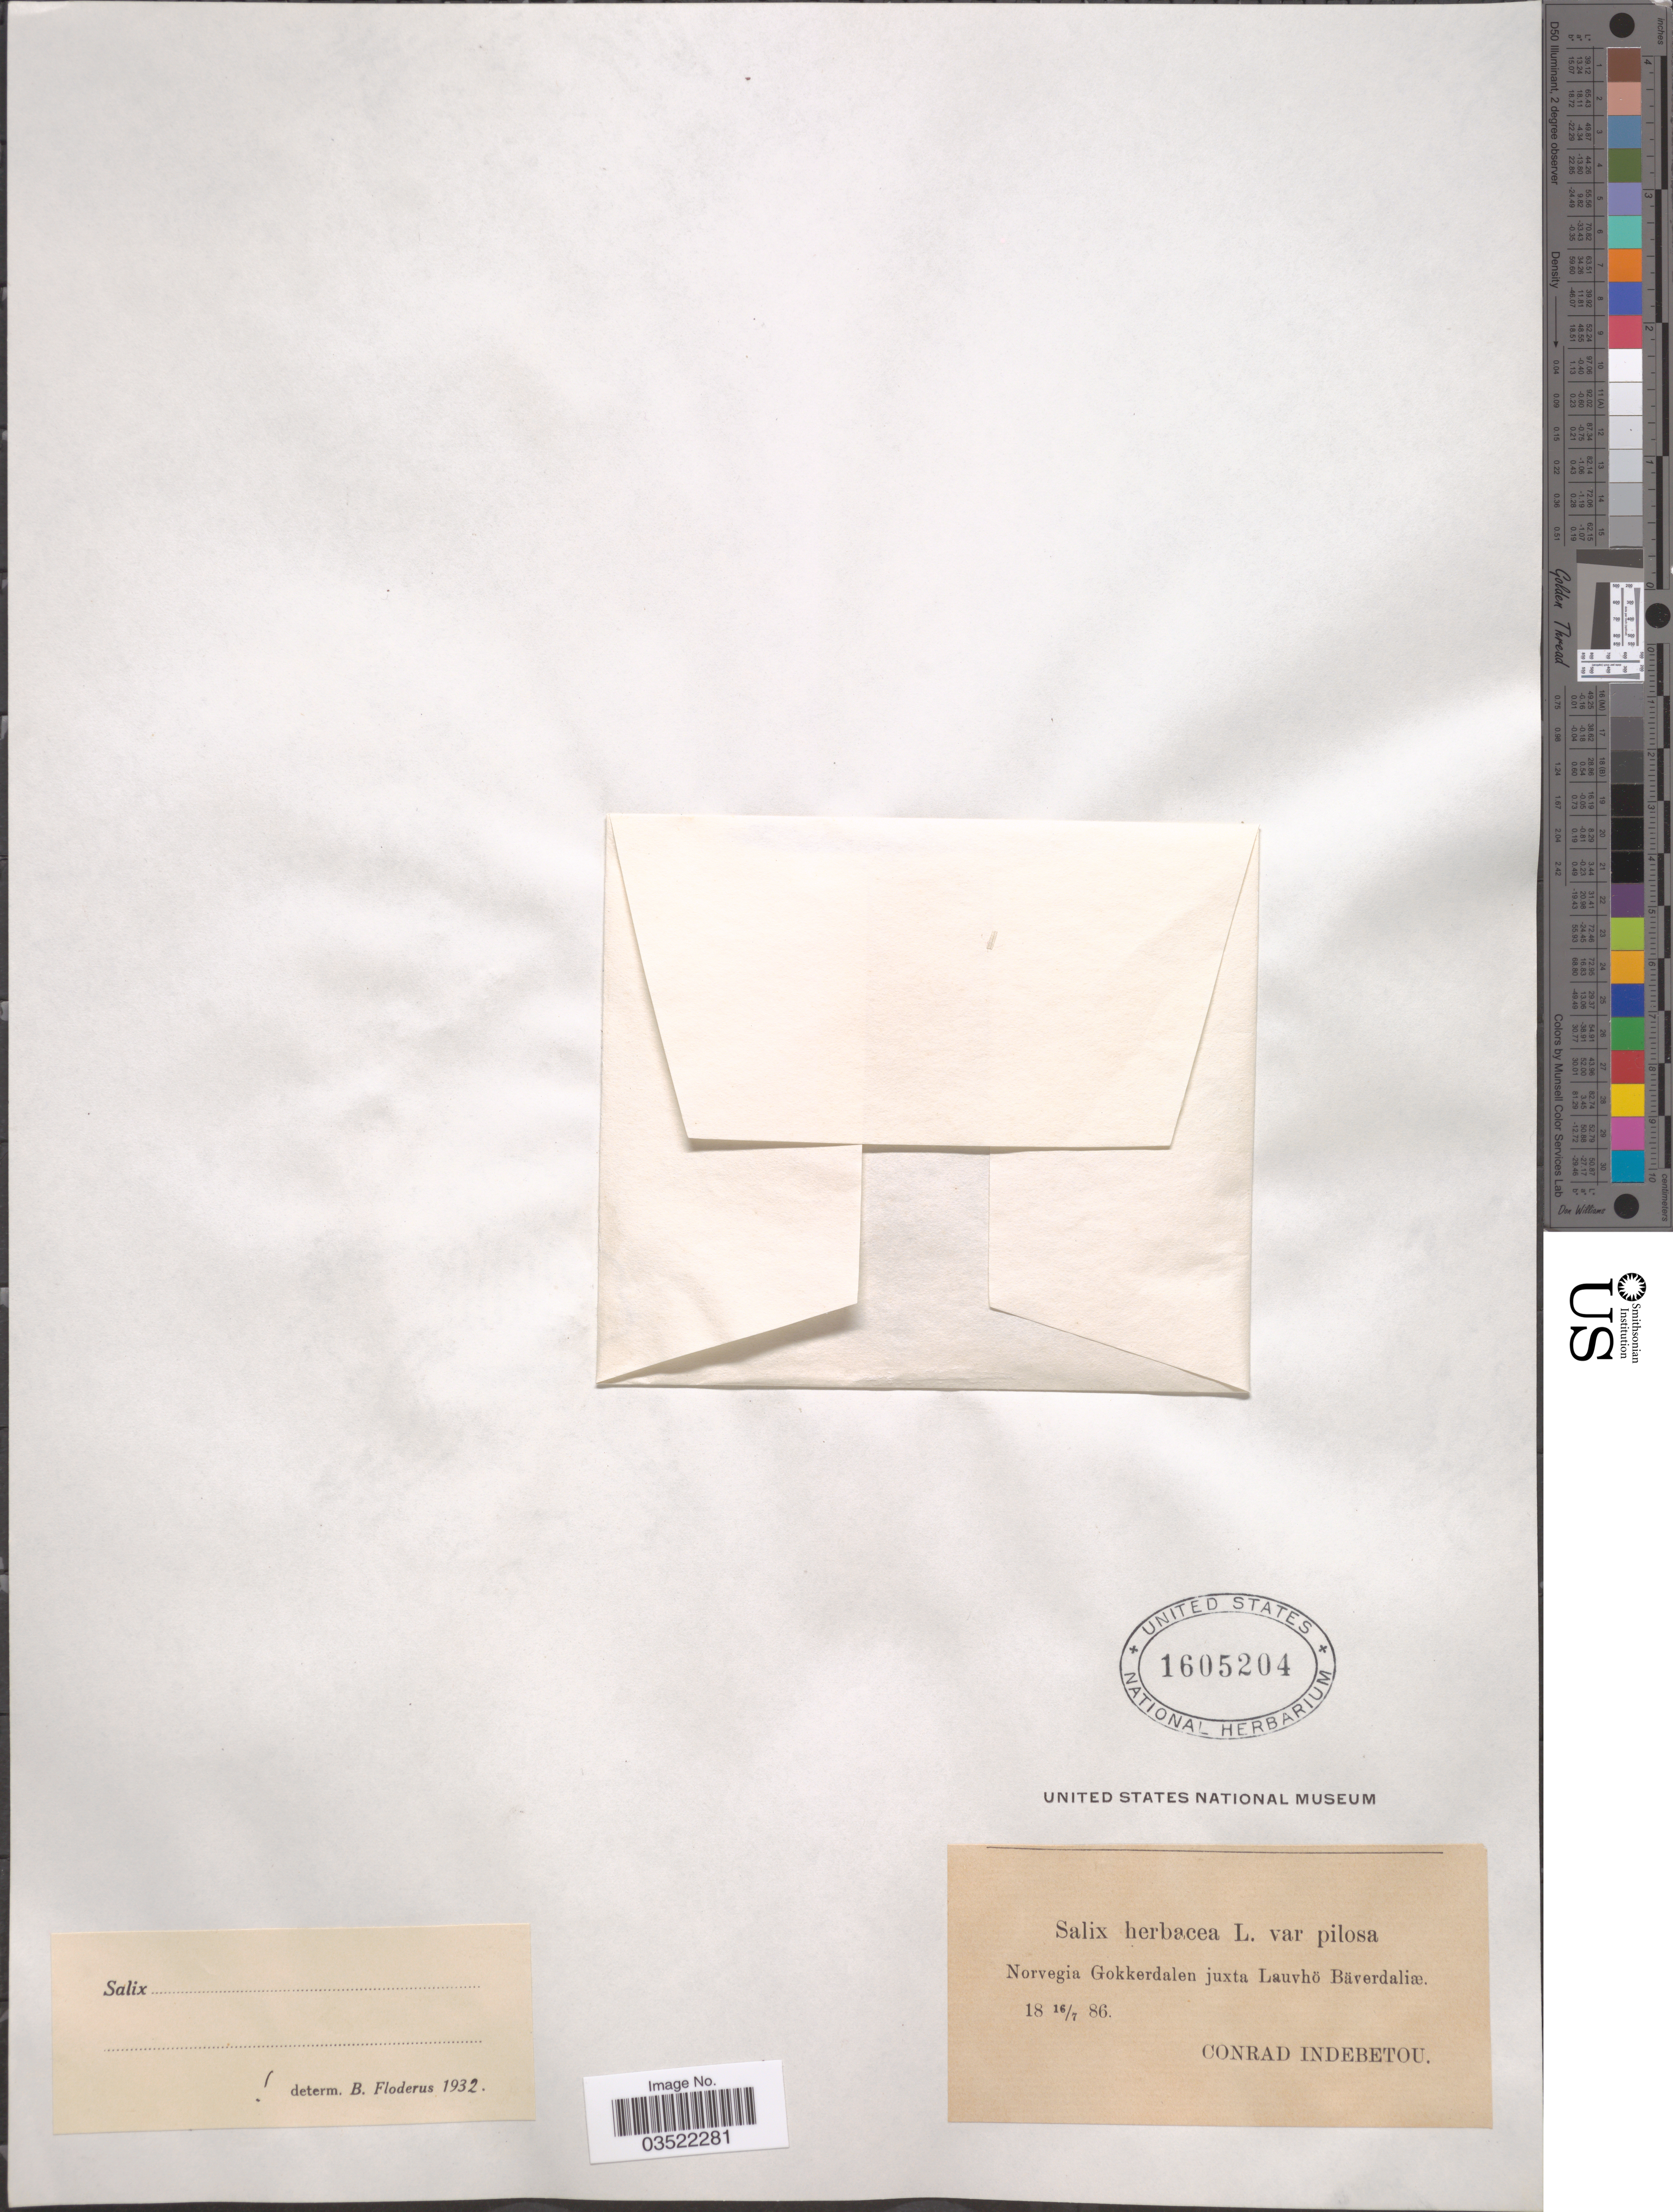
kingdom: Plantae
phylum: Tracheophyta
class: Magnoliopsida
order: Malpighiales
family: Salicaceae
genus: Salix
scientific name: Salix herbacea var. pilosa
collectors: C. Indebetou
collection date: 1886-07-16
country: Norway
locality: Norvegia Gokkerdalen juxta Lauvhö Bäverdaliæ.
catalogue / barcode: US 1605204